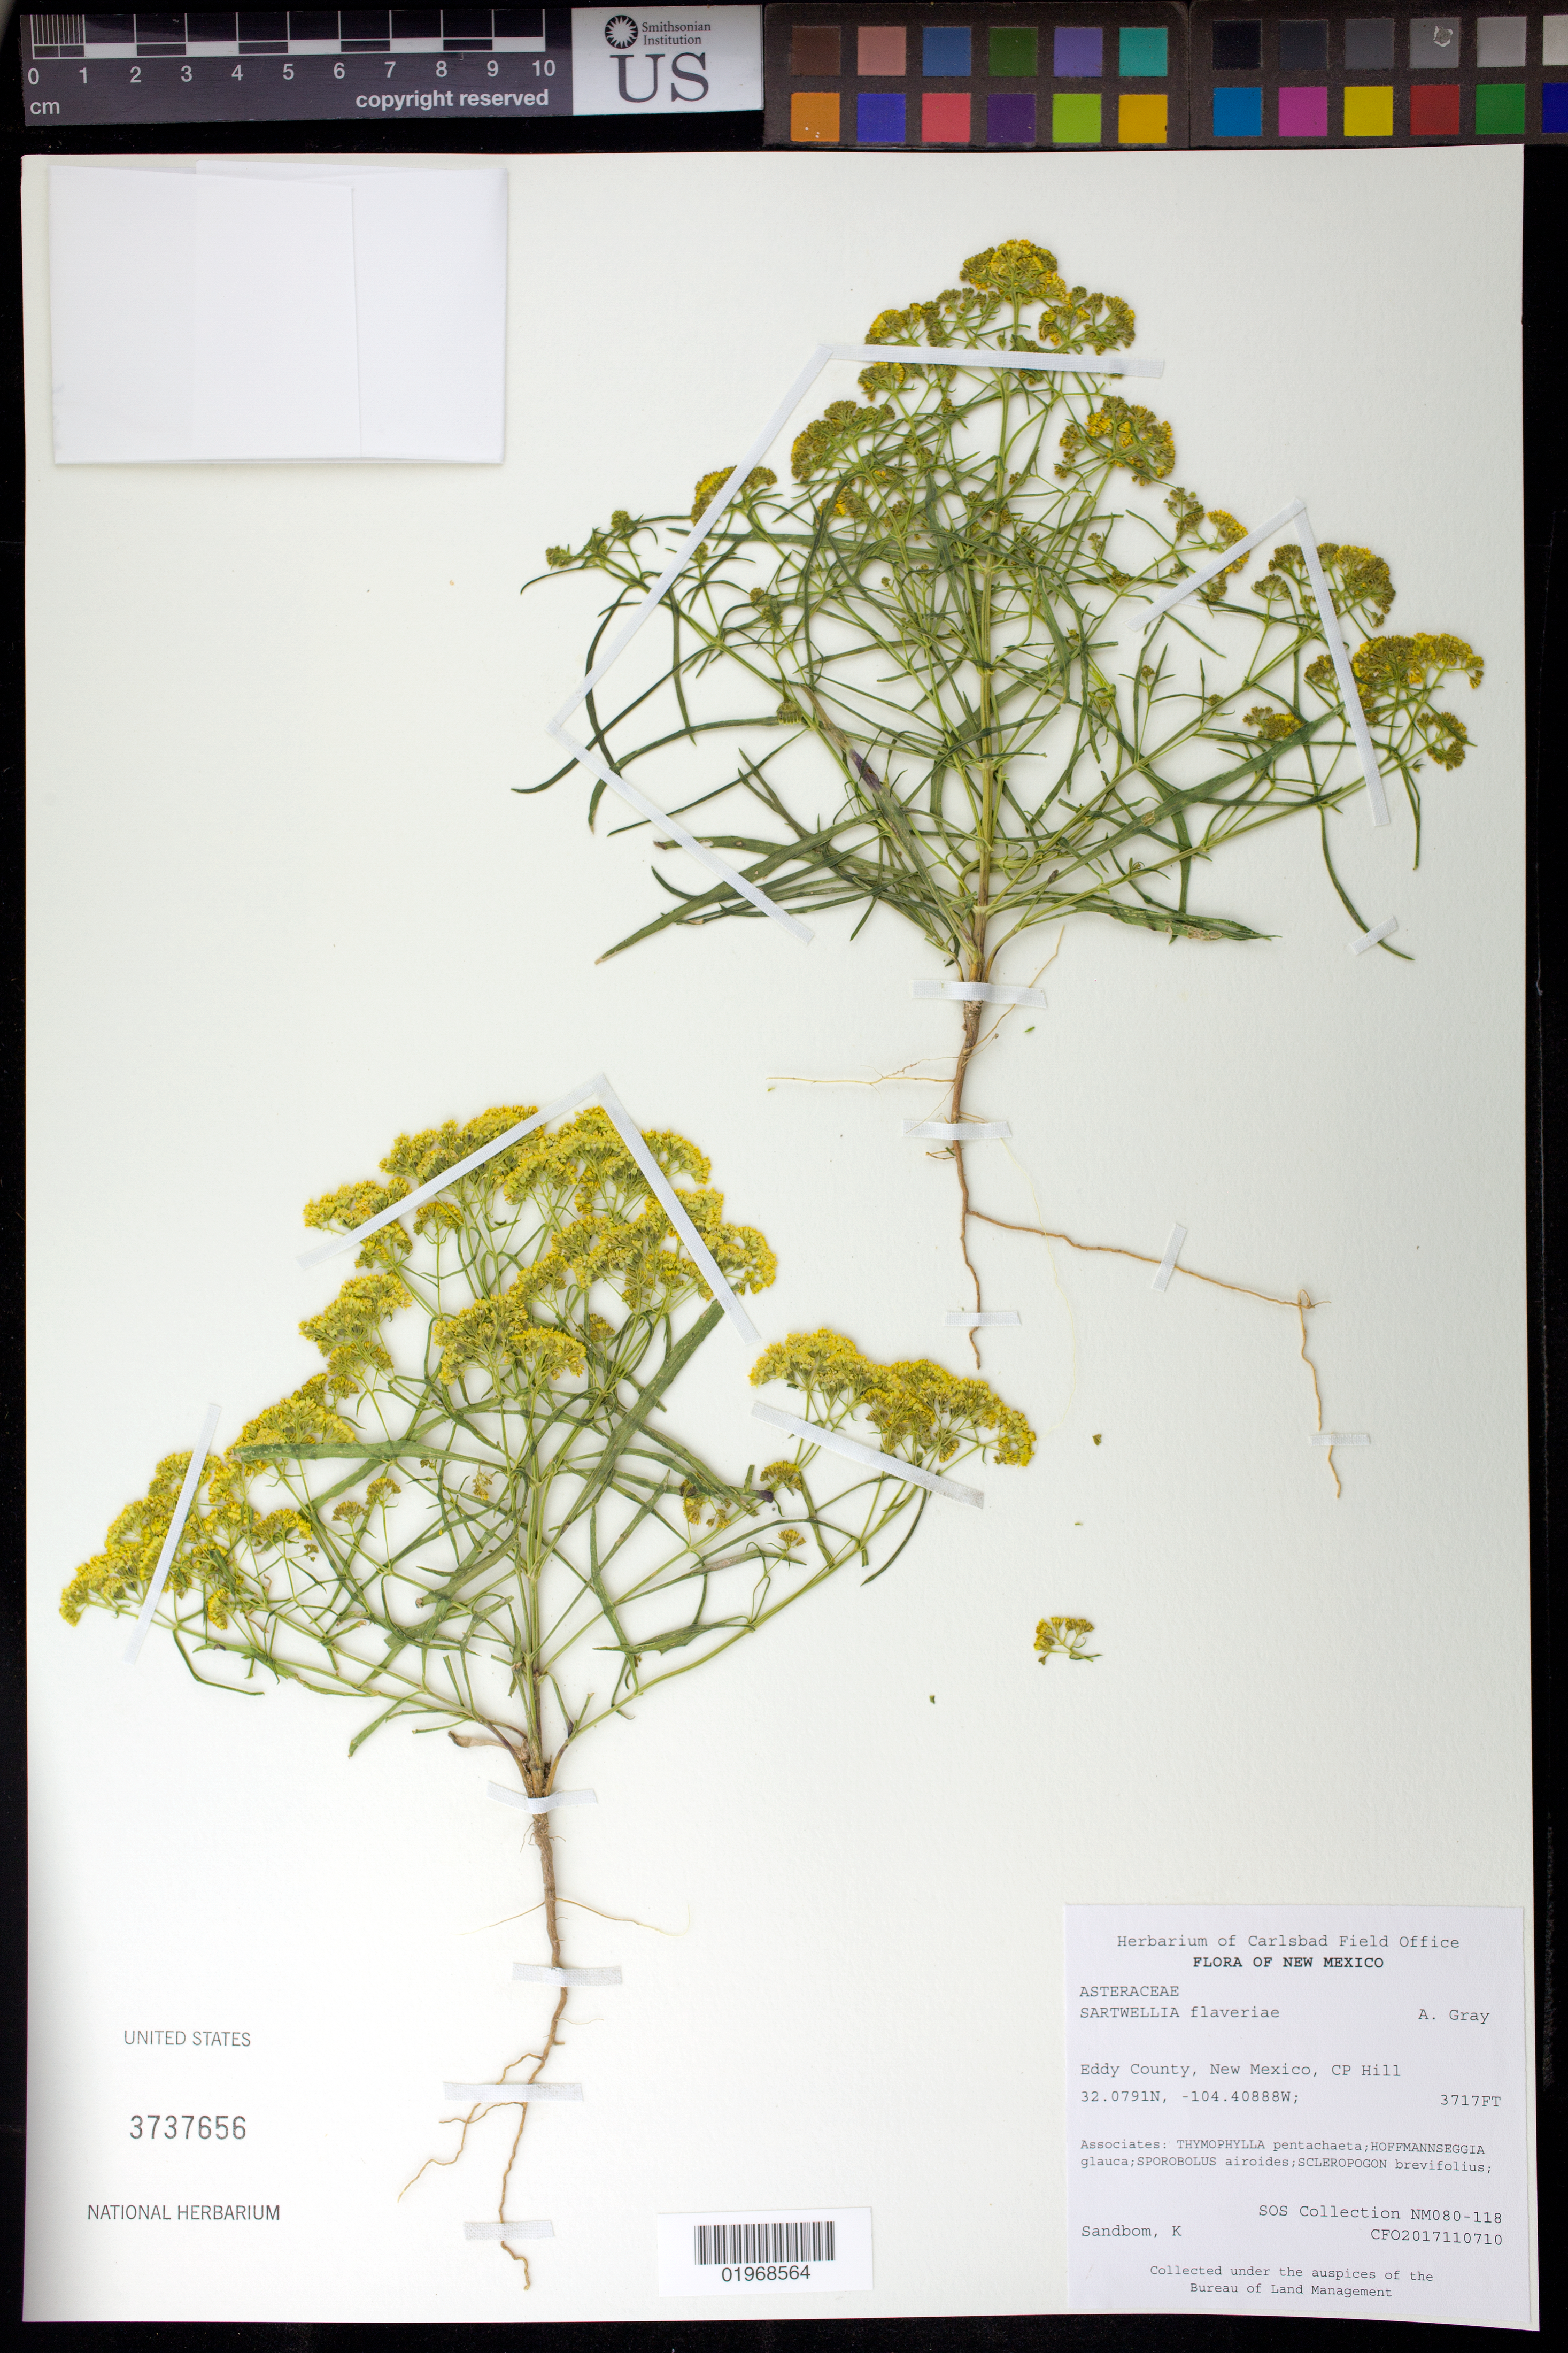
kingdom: Plantae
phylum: Tracheophyta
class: Magnoliopsida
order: Asterales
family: Asteraceae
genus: Sartwellia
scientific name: Sartwellia flaveriae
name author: A. Gray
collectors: K. Sandbom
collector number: NM080-118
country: United States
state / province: New Mexico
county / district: Eddy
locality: Carlsbad Resource Area, CP Hill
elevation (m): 1133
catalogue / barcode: US 3737656